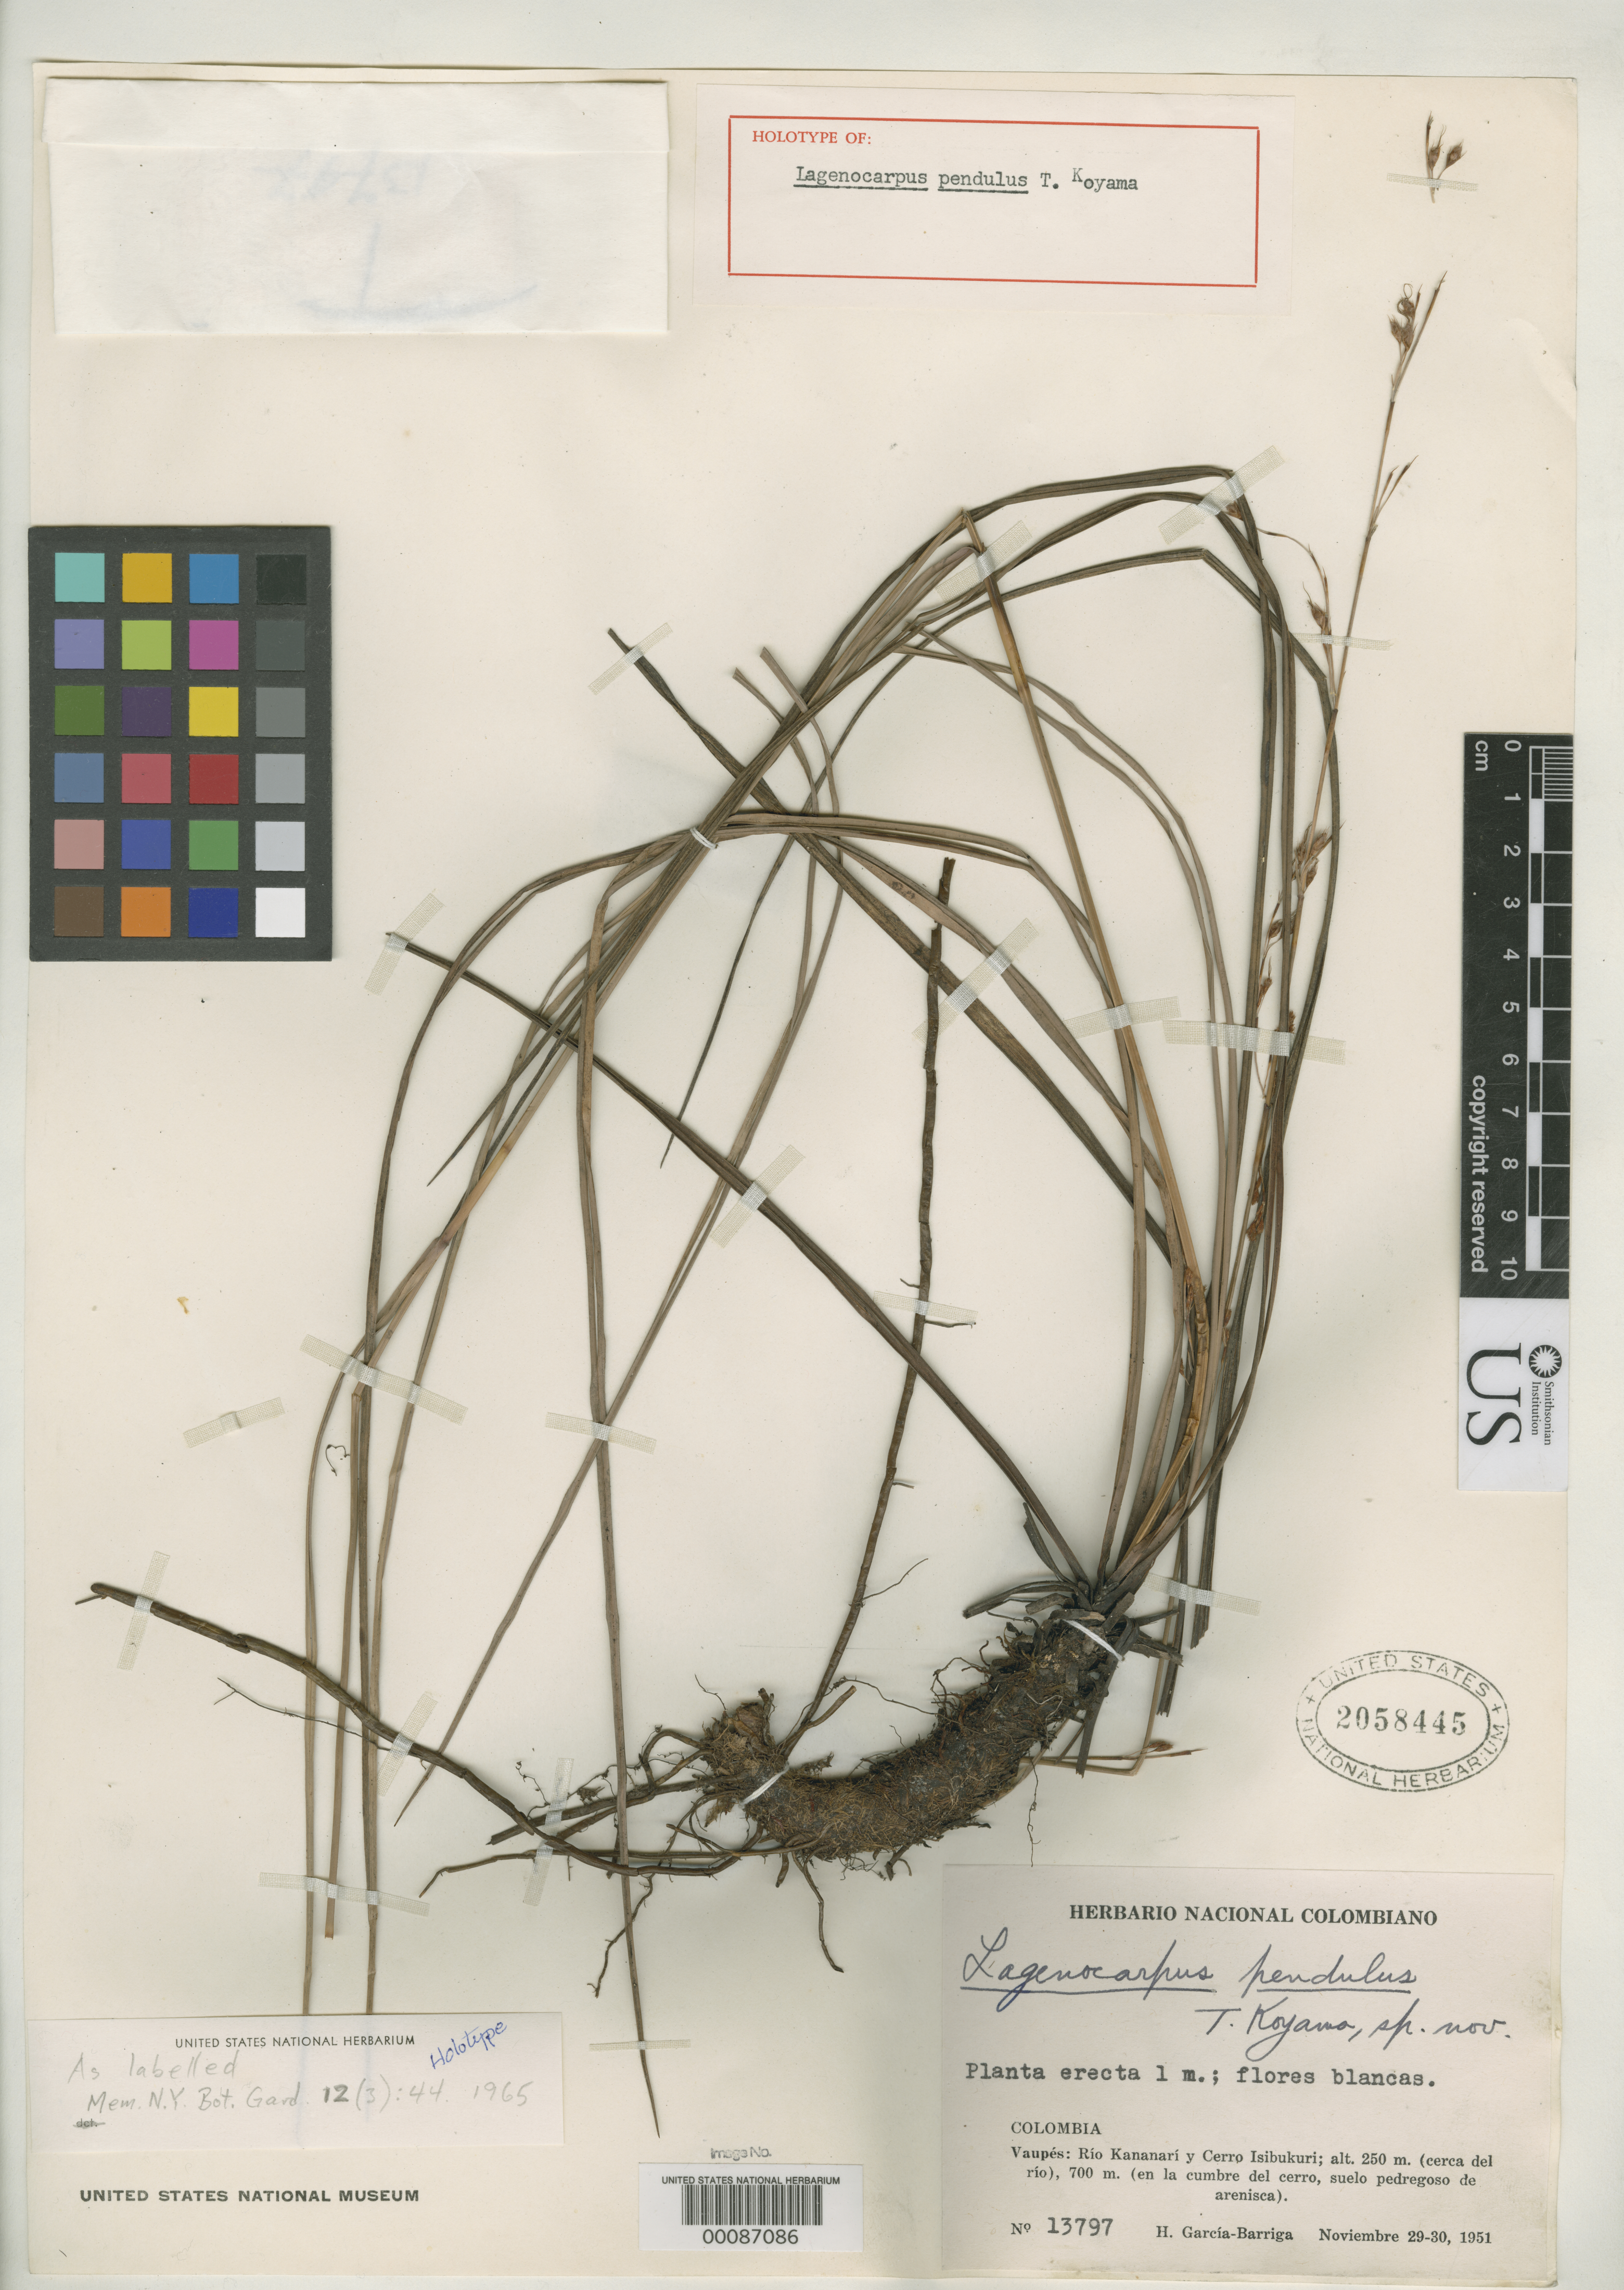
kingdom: Plantae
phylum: Tracheophyta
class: Liliopsida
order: Poales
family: Cyperaceae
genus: Lagenocarpus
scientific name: Lagenocarpus pendulus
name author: T. Koyama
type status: Holotype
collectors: H. García Barriga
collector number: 13797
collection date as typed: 29 Nov 1951 to 30 Nov 1951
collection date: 1951-11-29/1951-11-30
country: Colombia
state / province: Vaupés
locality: Rio Kananari and Cerro Isibukuri.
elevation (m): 250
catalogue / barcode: US 2058445